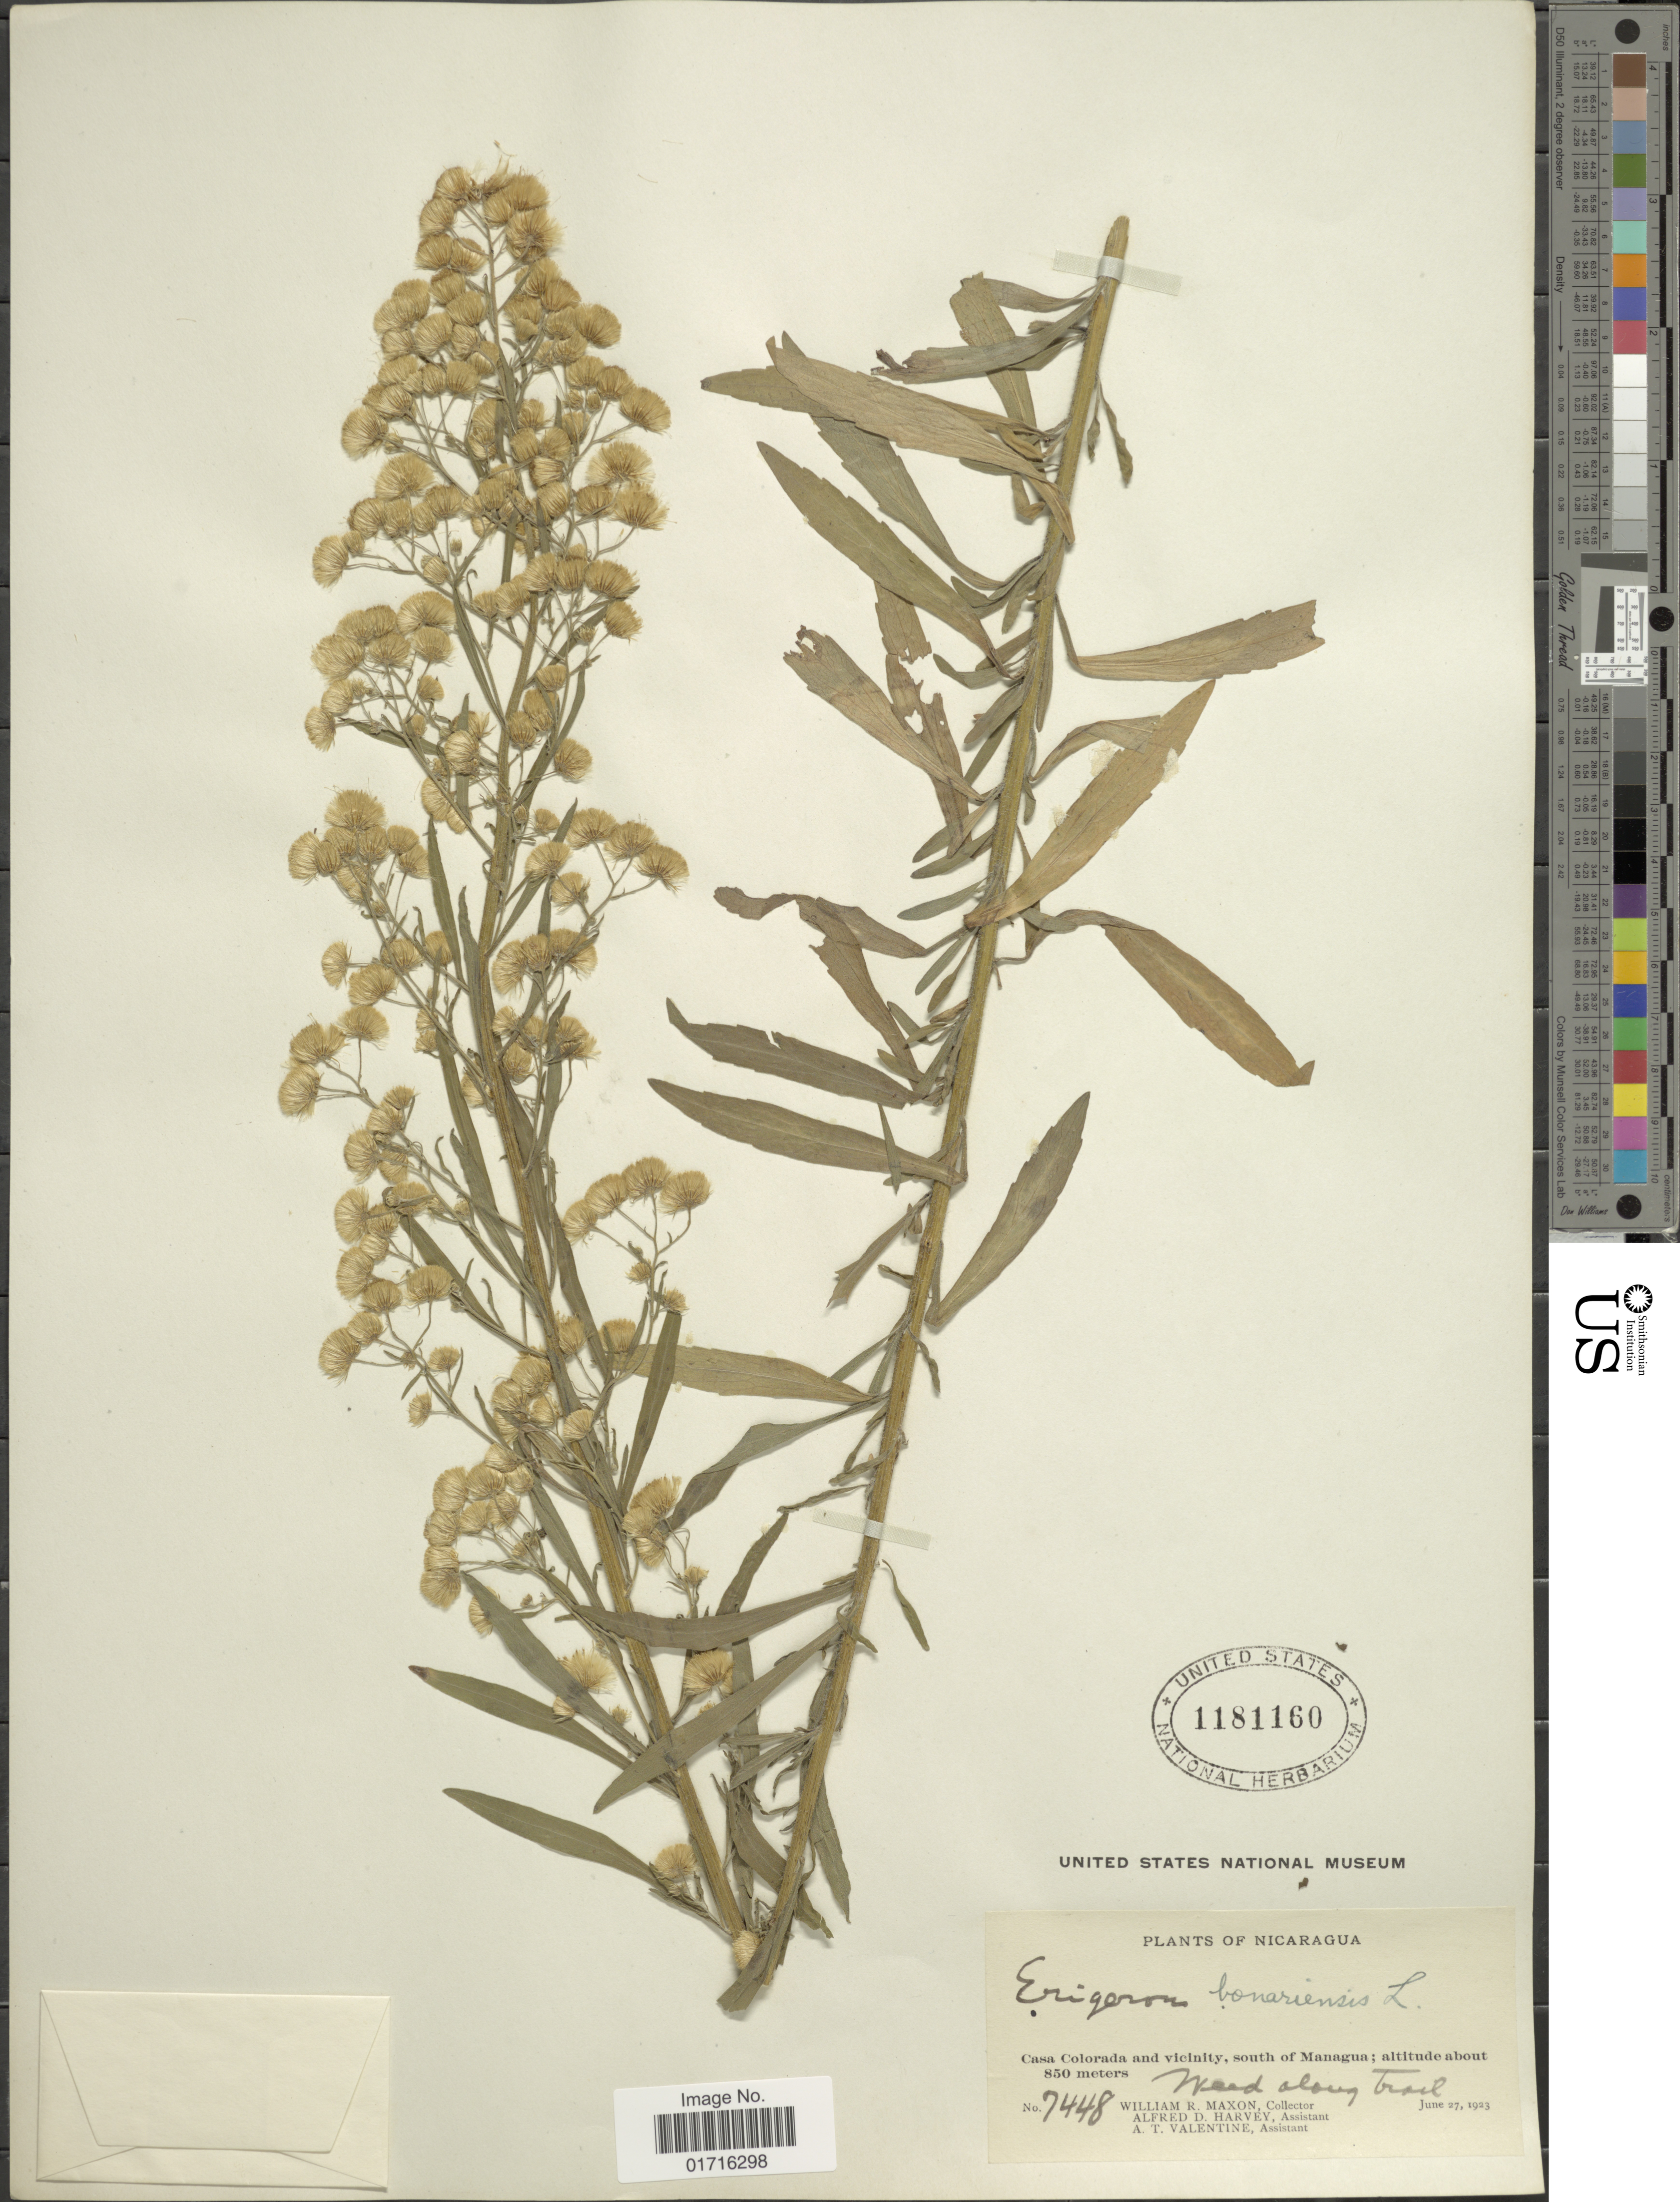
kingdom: Plantae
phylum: Tracheophyta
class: Magnoliopsida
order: Asterales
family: Asteraceae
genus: Conyza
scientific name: Conyza bonariensis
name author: (L.) Cronq.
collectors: W. R. Maxon, A. D. Harvey & A. Valentine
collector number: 7448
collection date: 1923-06-27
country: Nicaragua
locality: Casa Colorada and vicinity, south of Managua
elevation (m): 850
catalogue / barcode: US 1181160